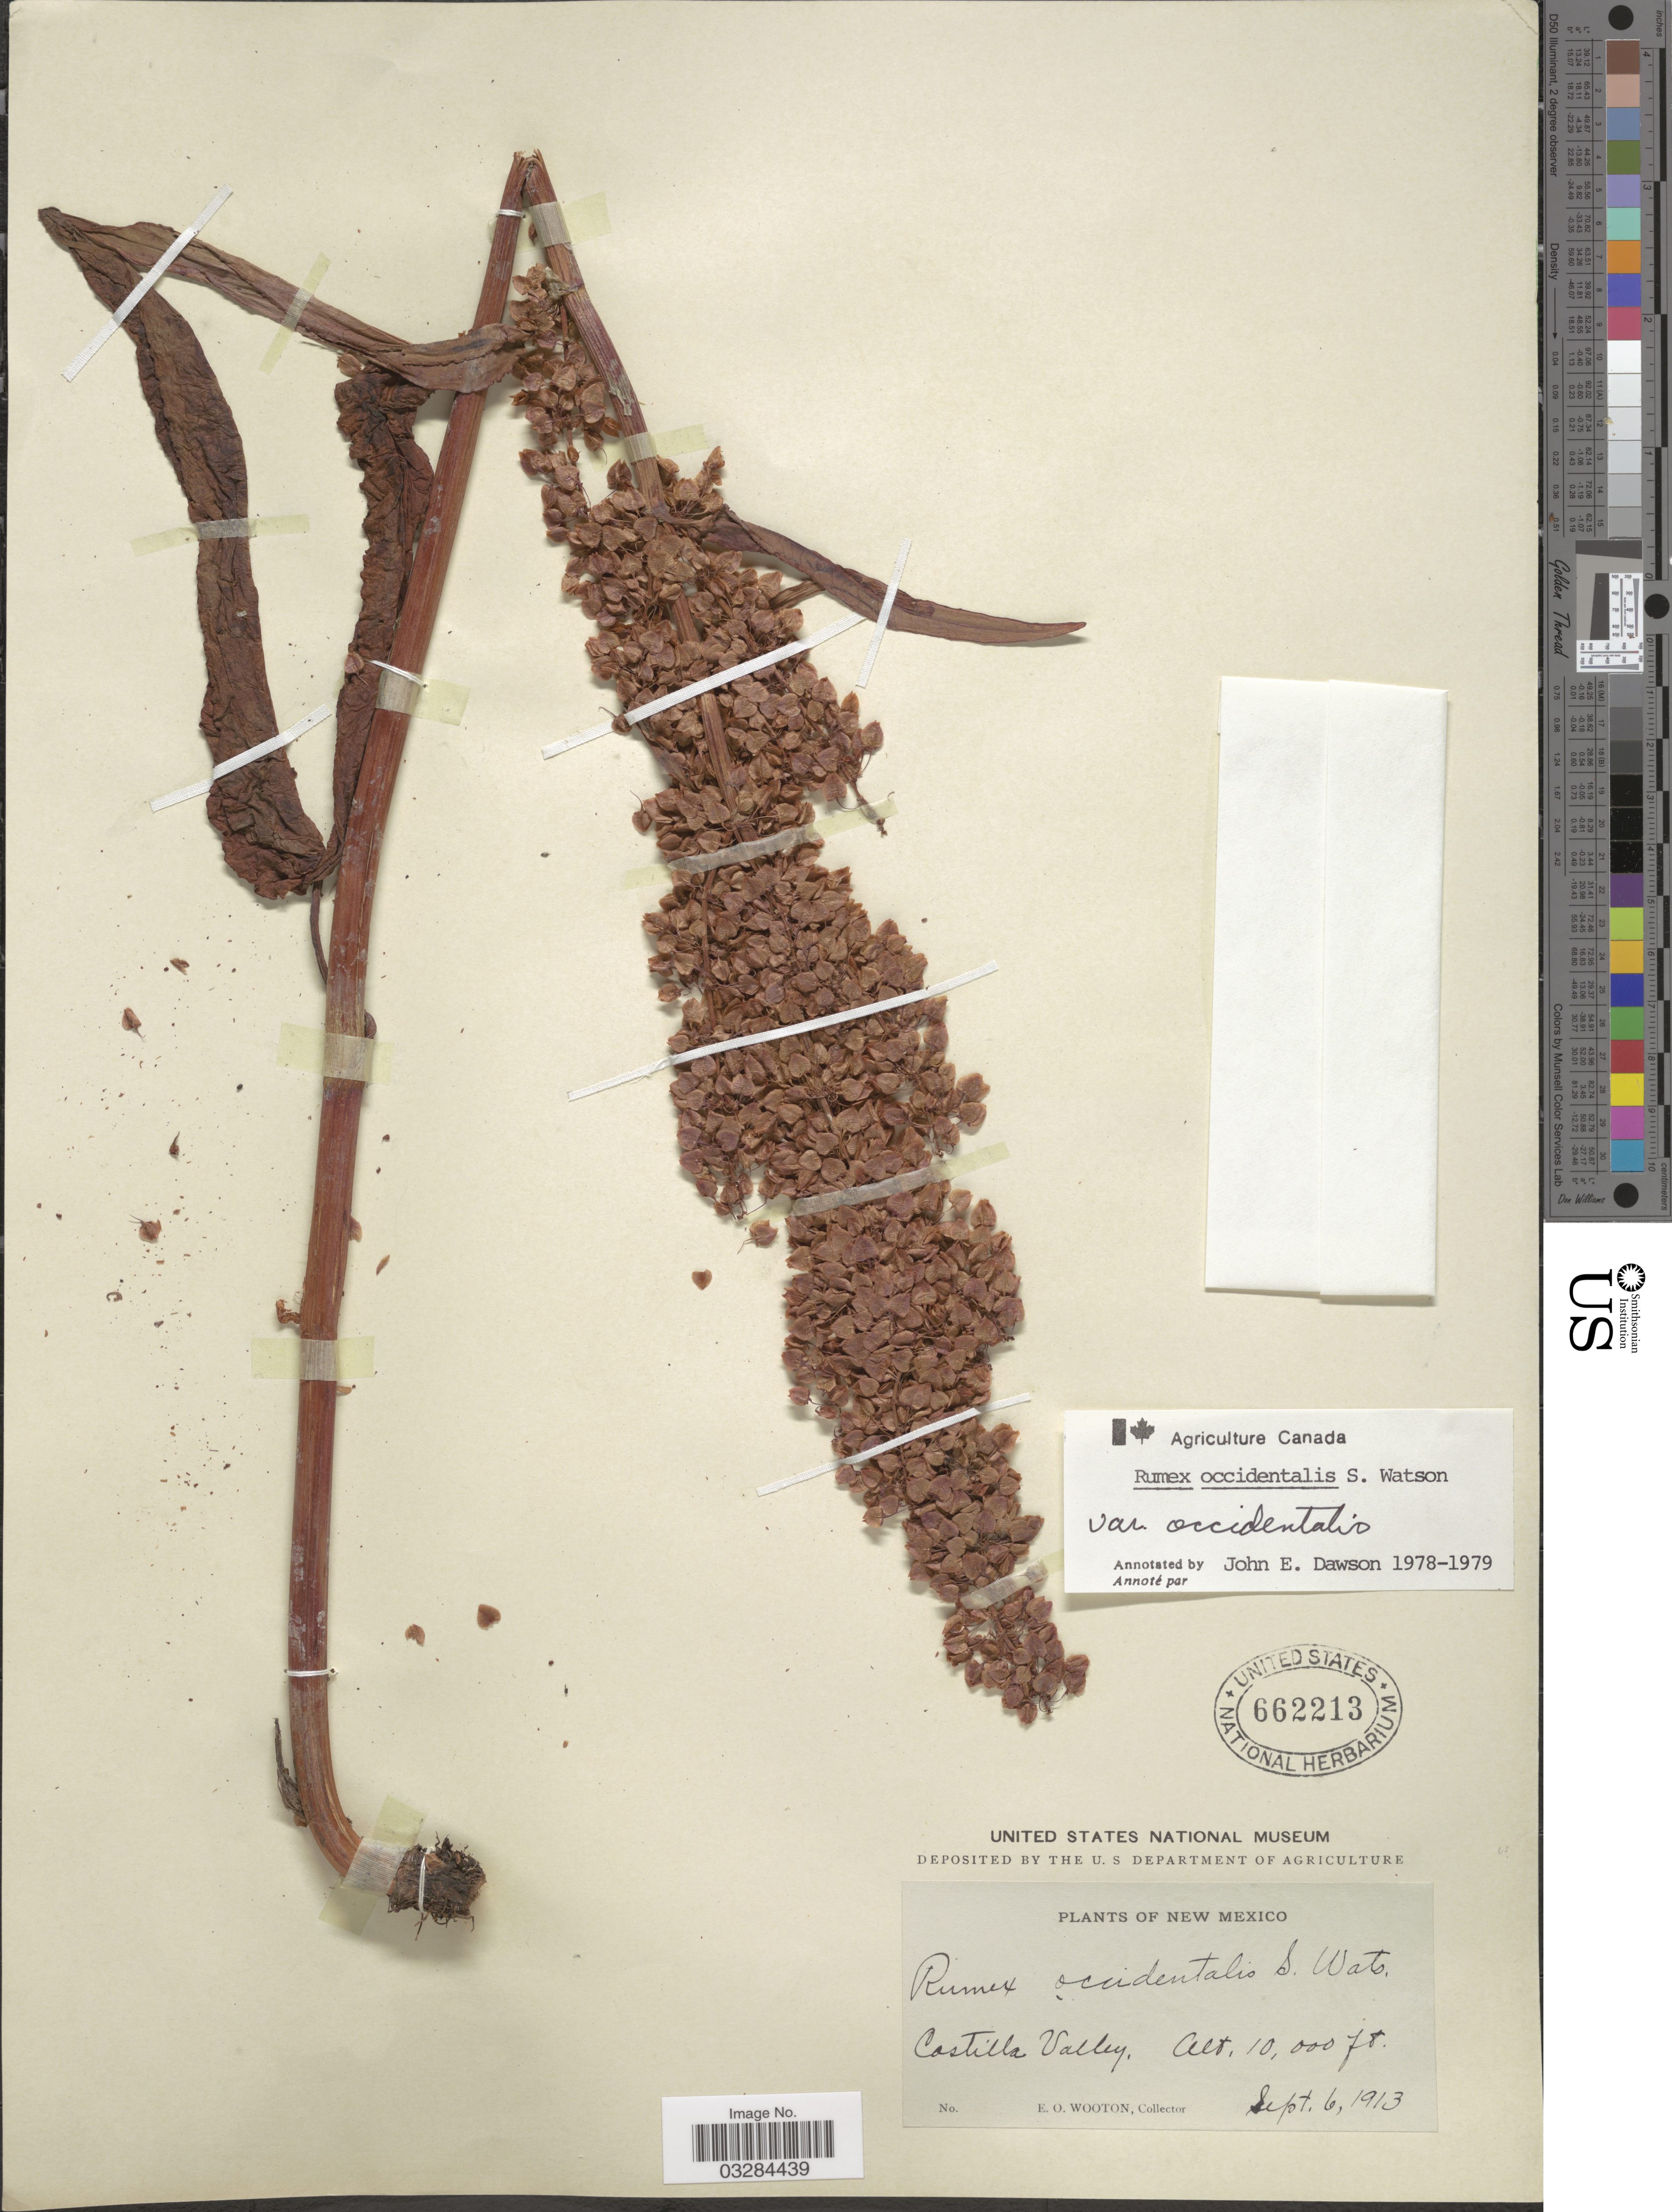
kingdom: Plantae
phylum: Tracheophyta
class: Magnoliopsida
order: Caryophyllales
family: Polygonaceae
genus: Rumex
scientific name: Rumex occidentalis var. occidentalis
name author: S. Watson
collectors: E. O. Wooton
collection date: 1913-09-06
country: United States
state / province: New Mexico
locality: Castilla Valley.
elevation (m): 3048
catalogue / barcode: US 662213